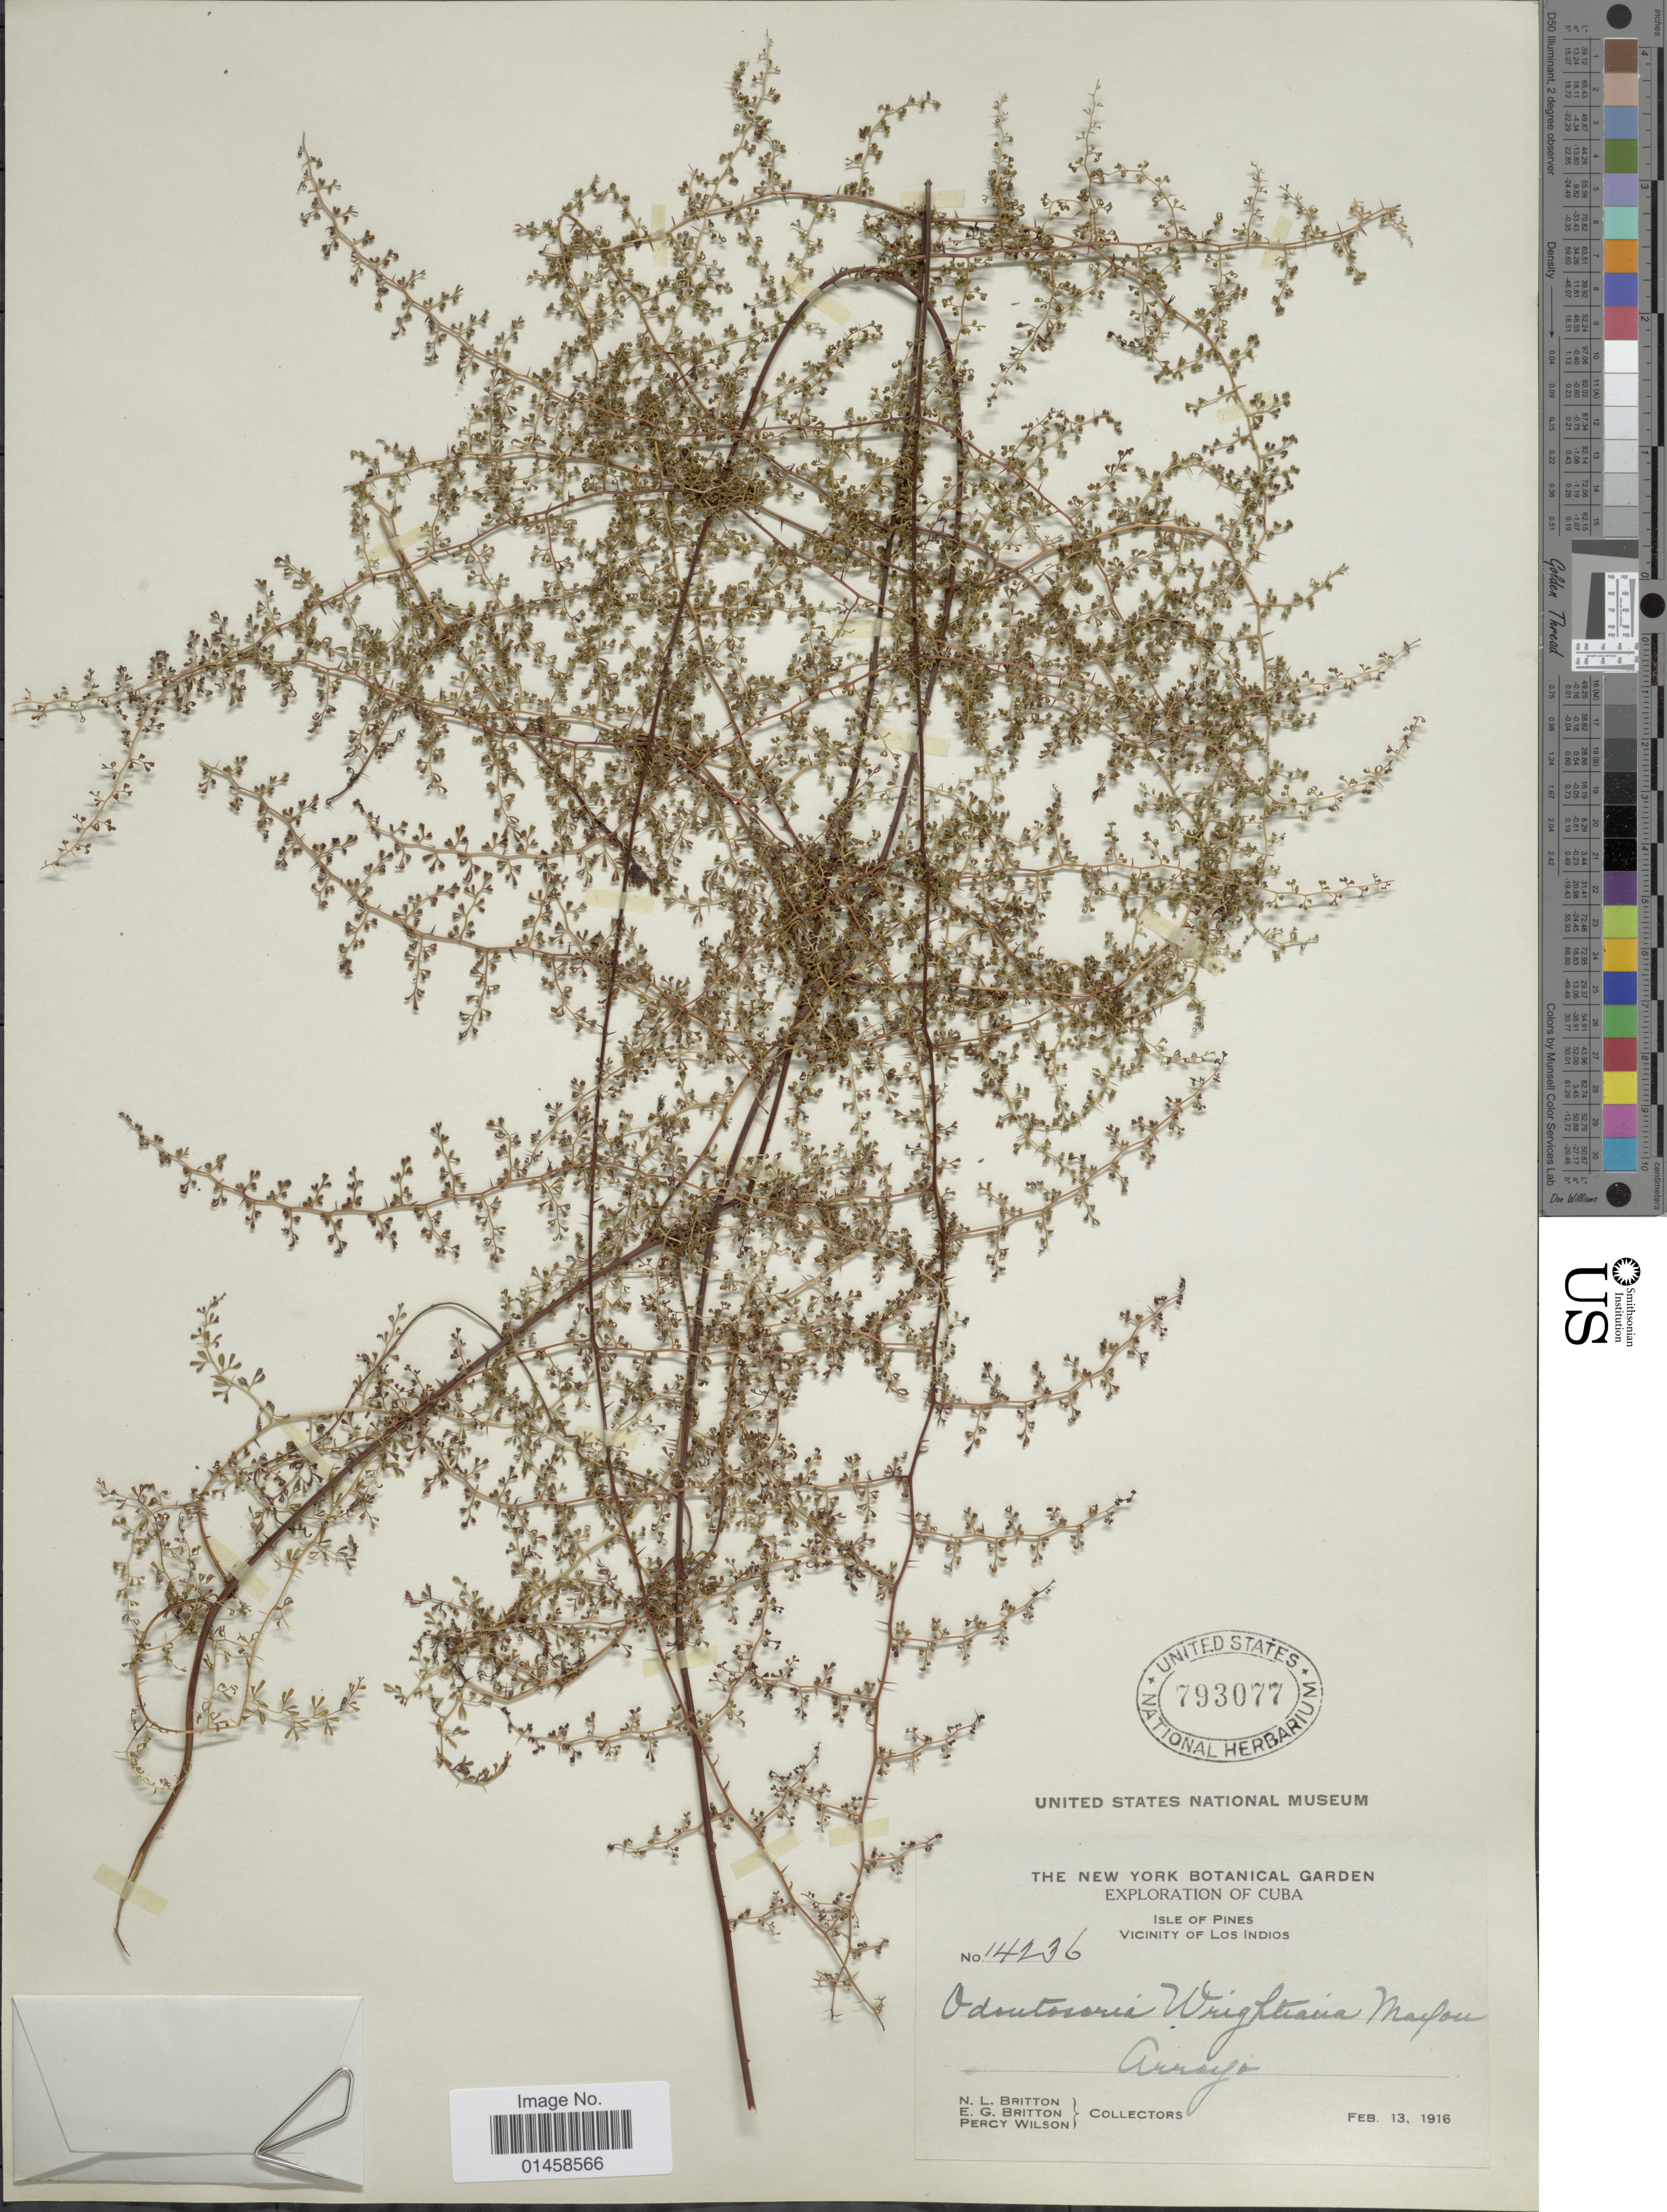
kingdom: Plantae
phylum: Tracheophyta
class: Polypodiopsida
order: Polypodiales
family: Lindsaeaceae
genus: Odontosoria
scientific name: Odontosoria wrightiana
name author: Maxon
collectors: N. Britton, E. G. Britton & P. Wilson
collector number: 14236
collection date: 1916-02-13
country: Cuba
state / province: Isla de la Juventud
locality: Isle of Pines, Vicinity of Los Indios, Arroyo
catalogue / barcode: US 793077